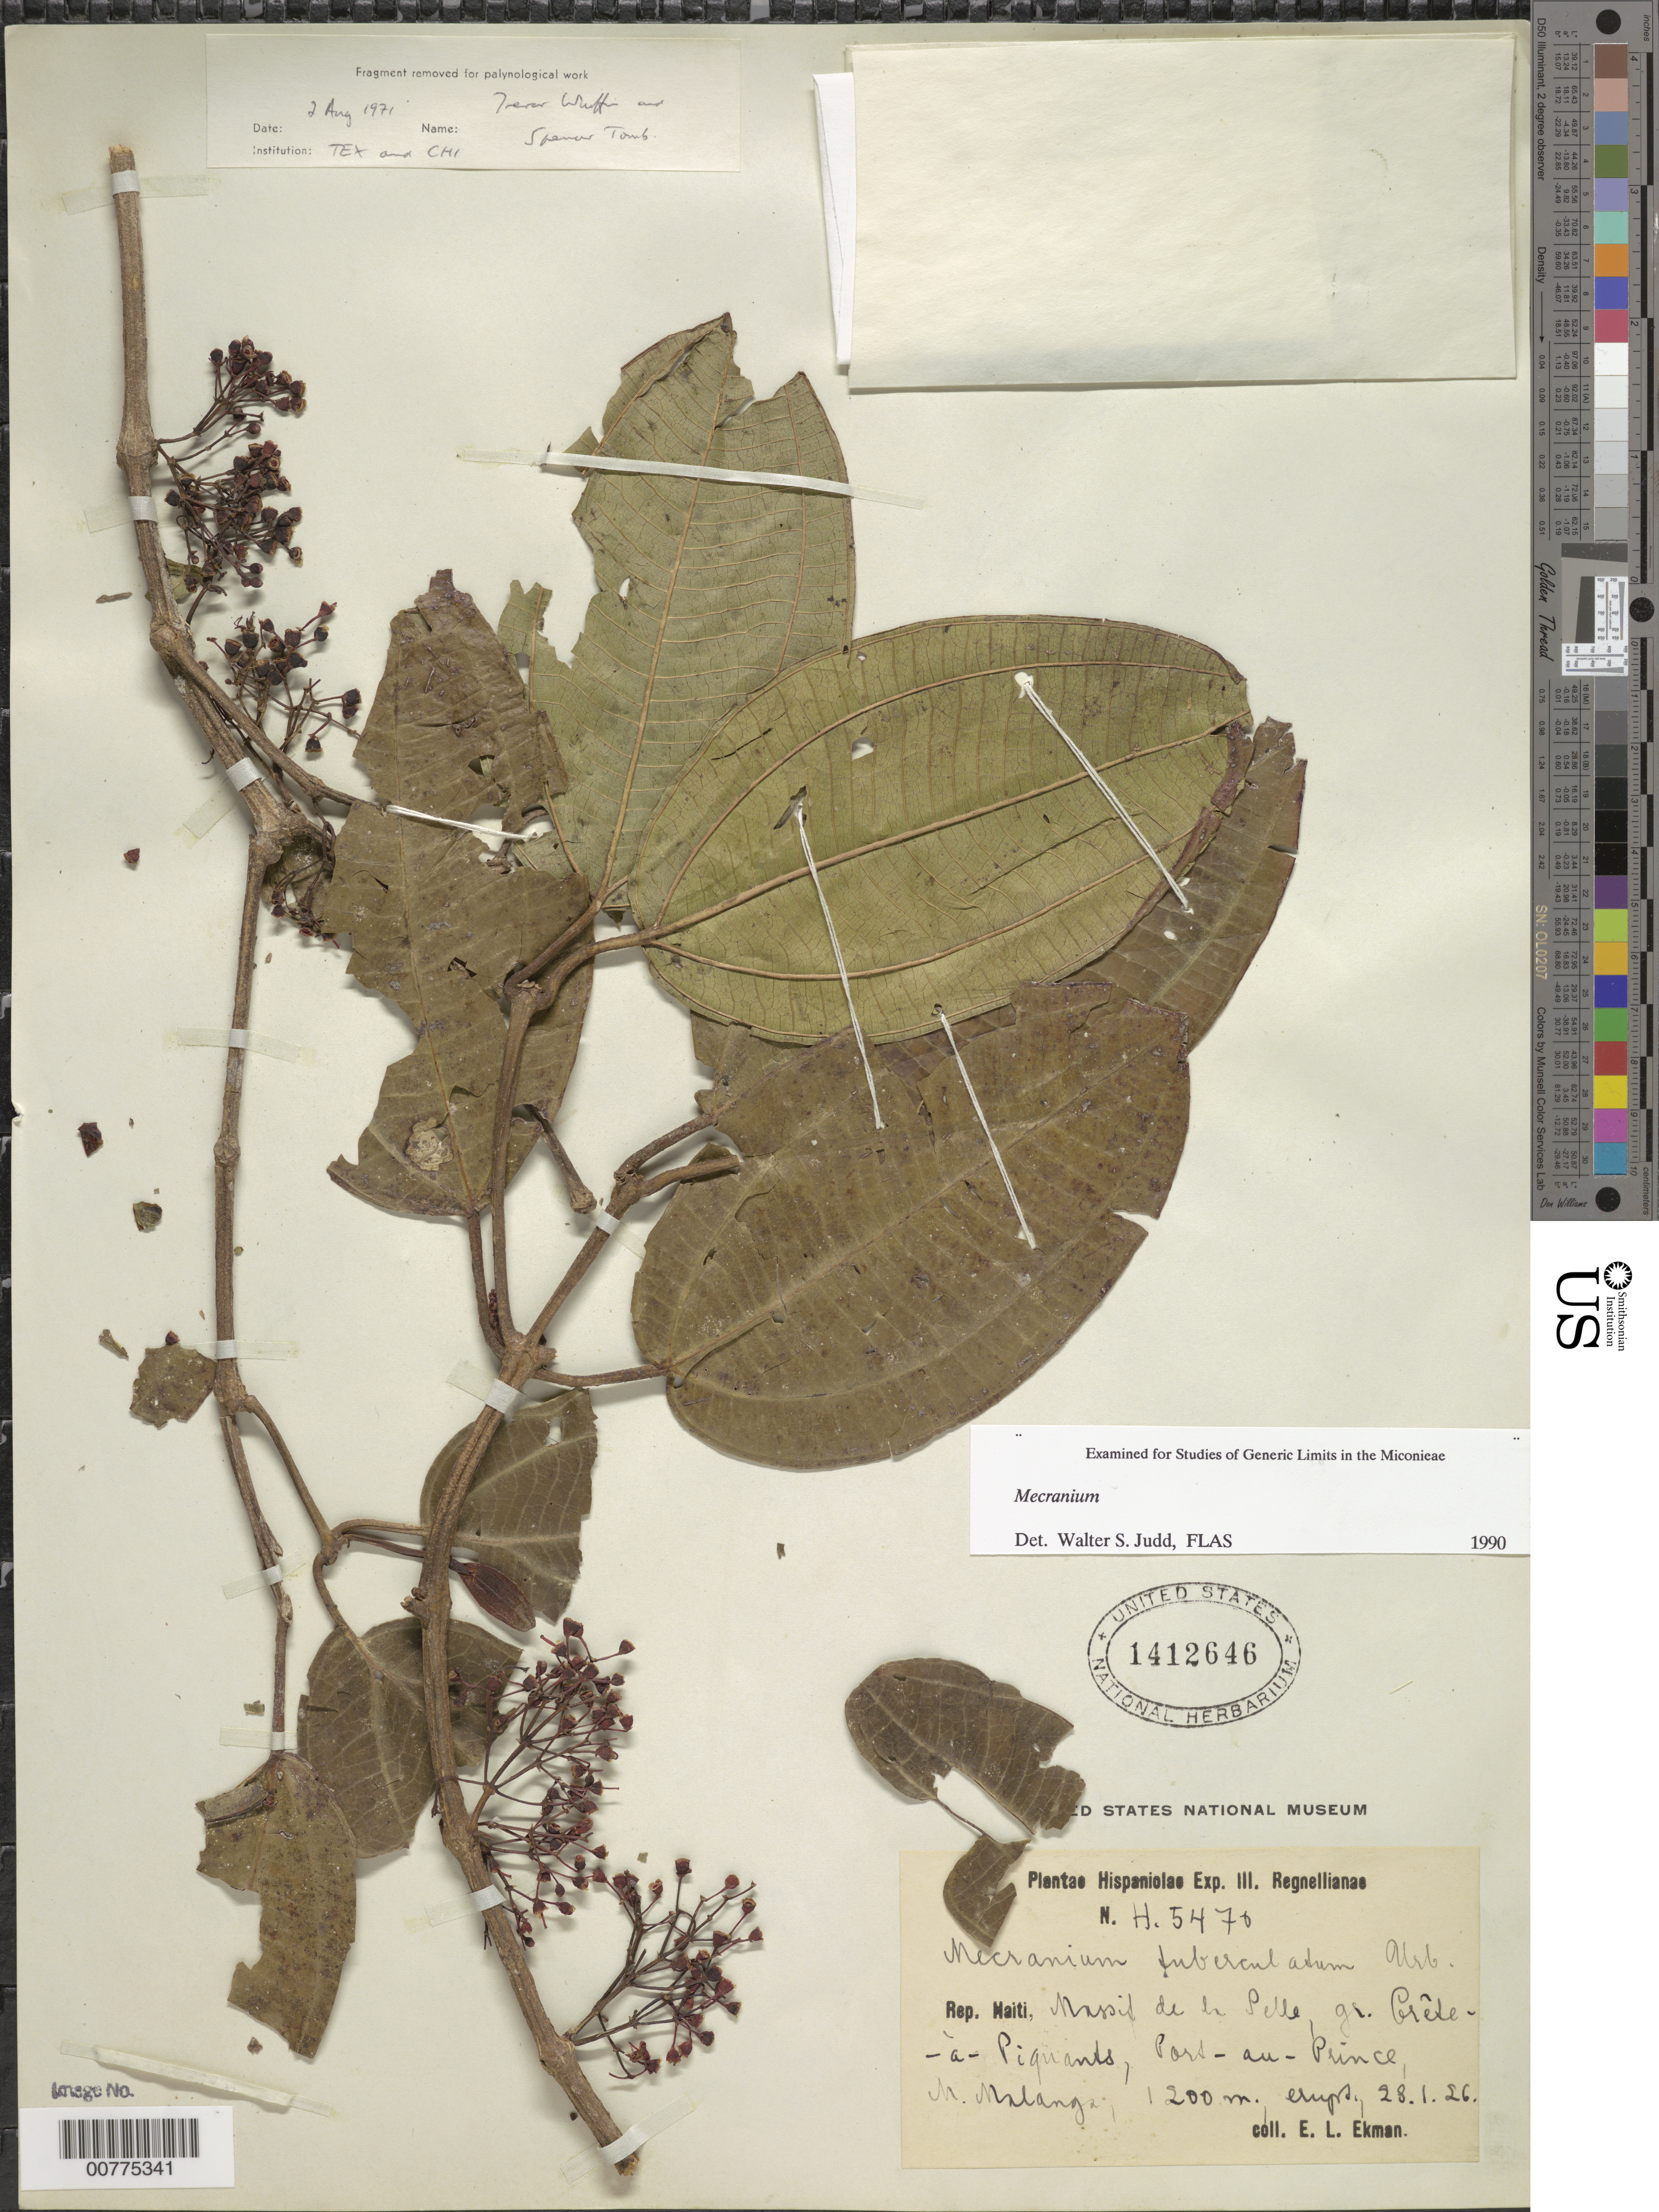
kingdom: Plantae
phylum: Tracheophyta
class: Magnoliopsida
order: Myrtales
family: Melastomataceae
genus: Mecranium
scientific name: Mecranium triscotatum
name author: Urb. & Ekman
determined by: Judd, Walter S.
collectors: E. L. Ekman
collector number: H 5470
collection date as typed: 28 Jan 1926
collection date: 1926-01-28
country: Haiti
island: Hispaniola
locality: Massif de la Selle, gr. Crête-à-Piquants, Port-au-Prince, M. Malanga.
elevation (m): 1200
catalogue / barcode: US 1412646